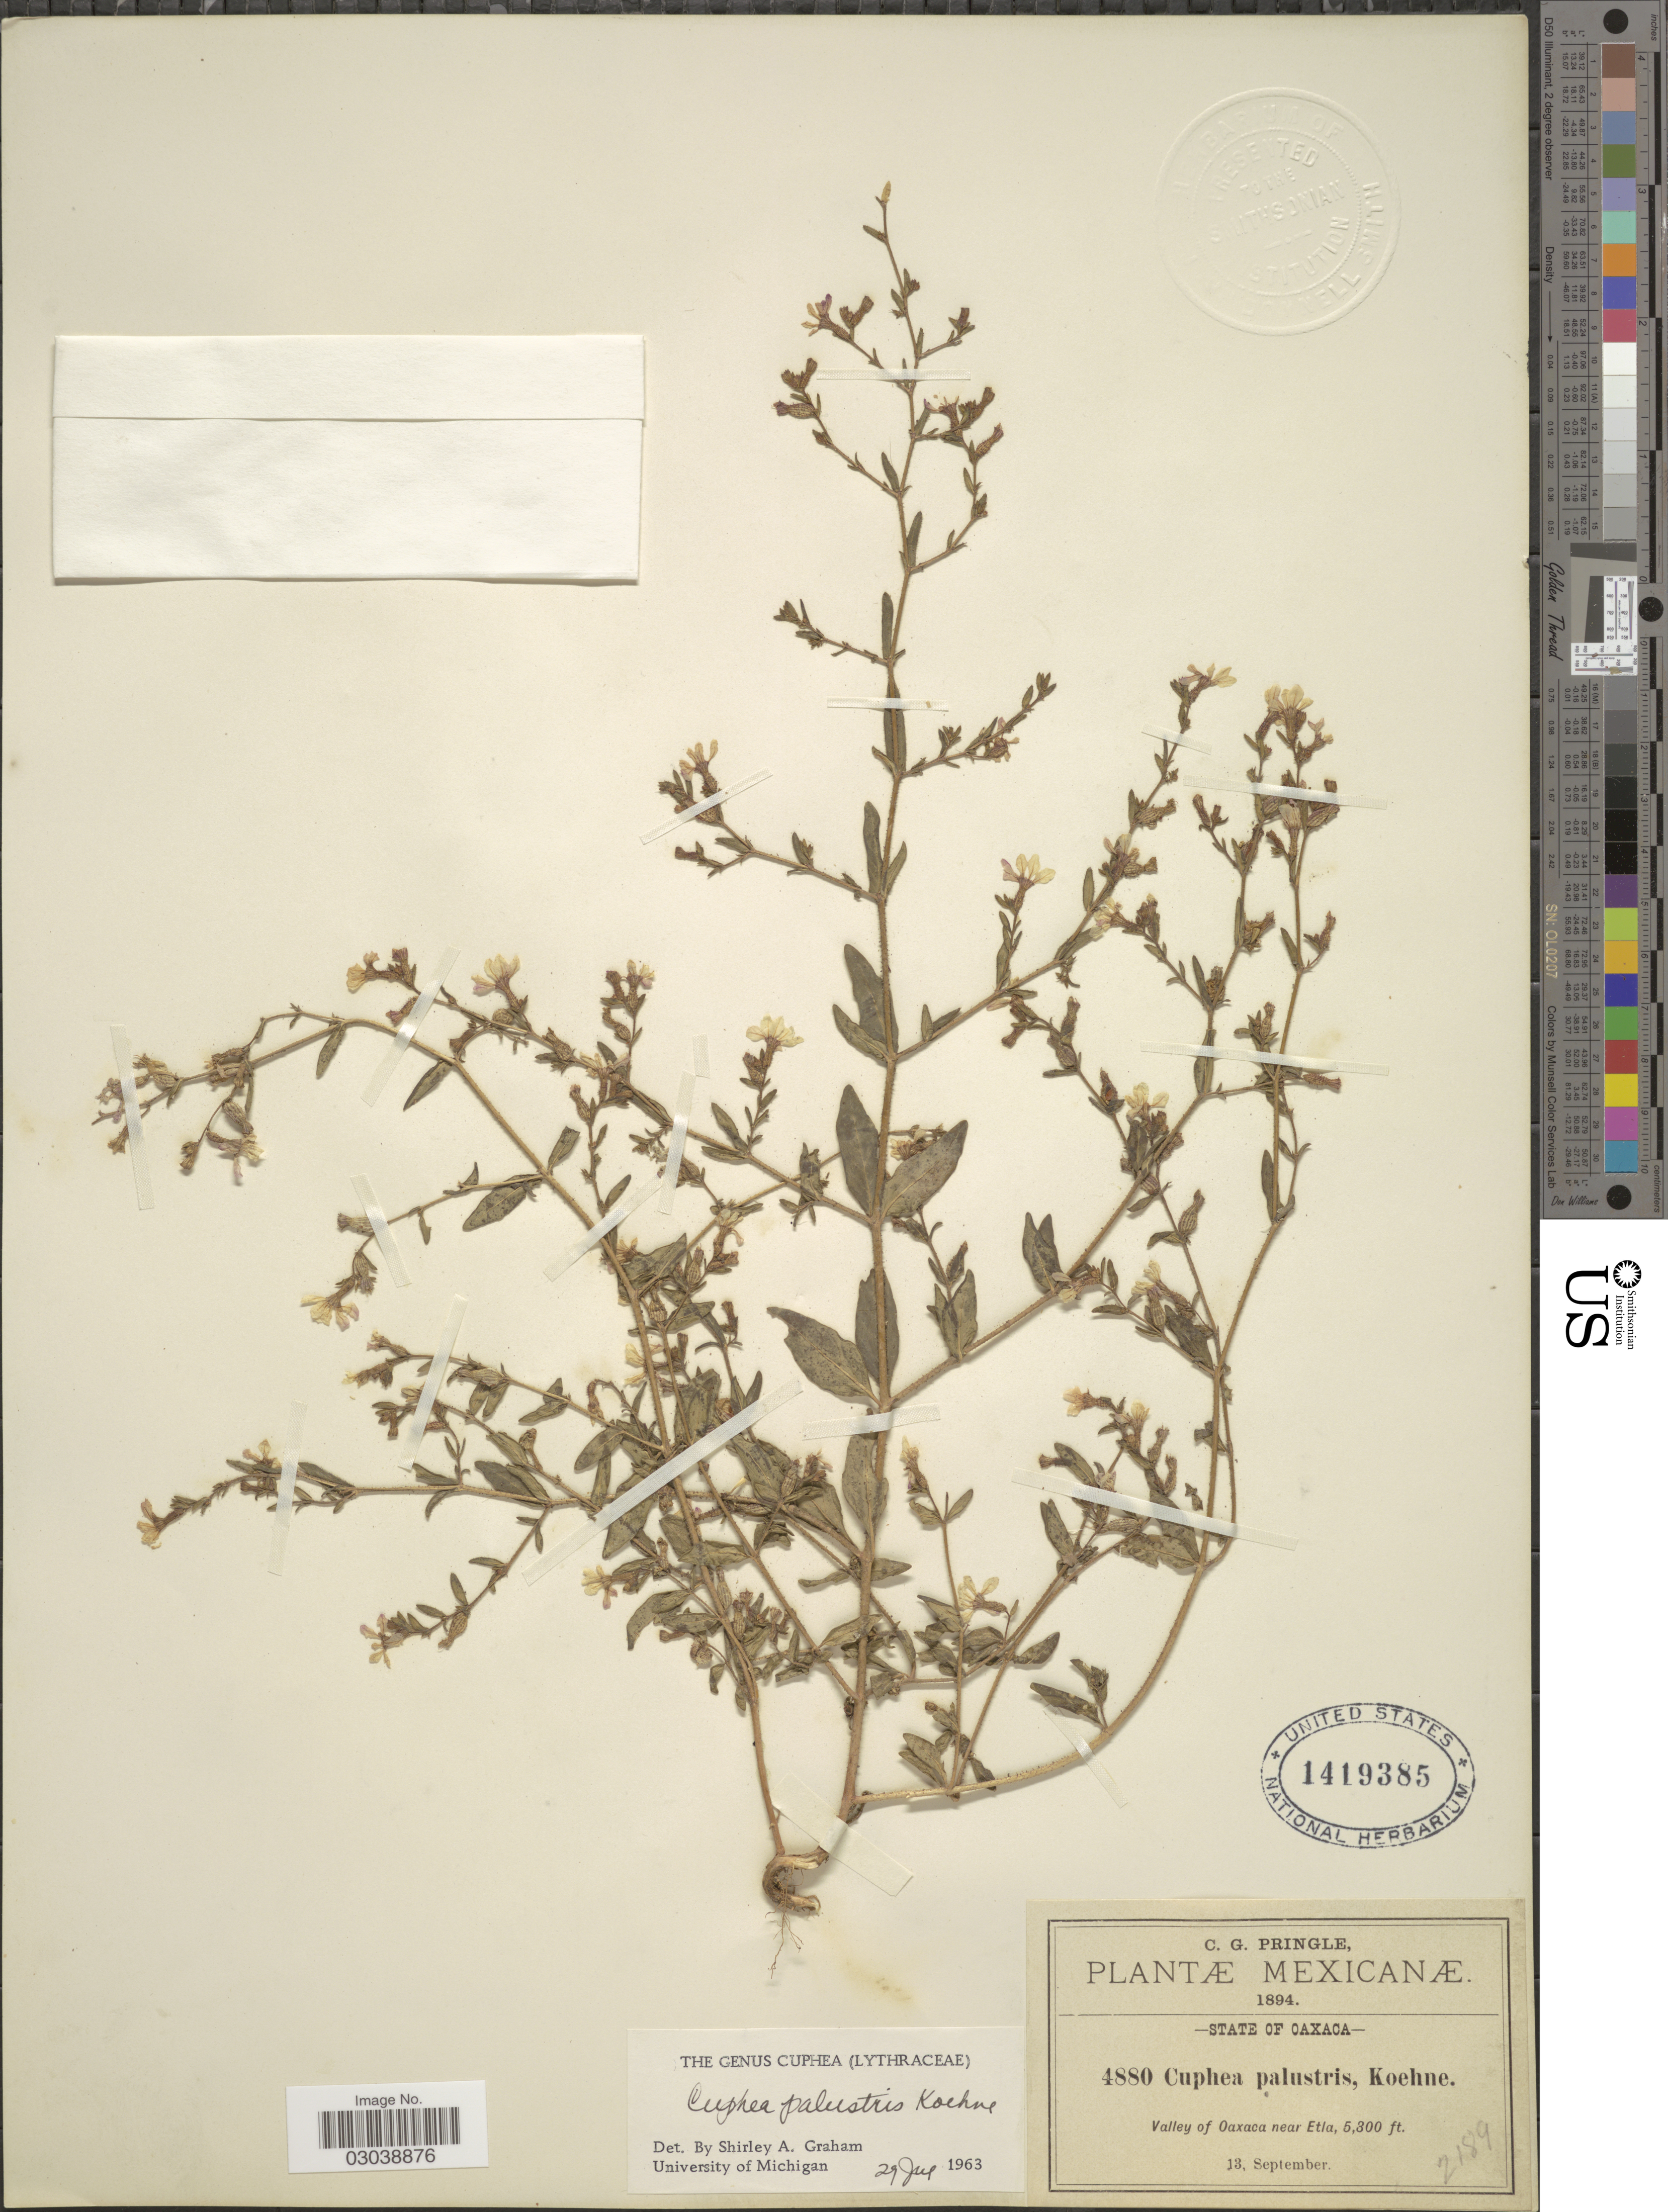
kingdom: Plantae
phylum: Tracheophyta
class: Magnoliopsida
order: Myrtales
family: Lythraceae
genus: Cuphea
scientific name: Cuphea palustris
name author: Koehne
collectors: C. G. Pringle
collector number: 4880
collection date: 1894-09-13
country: Mexico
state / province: Oaxaca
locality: Valley of Oaxaca near Etla.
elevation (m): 1615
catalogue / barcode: US 1419385